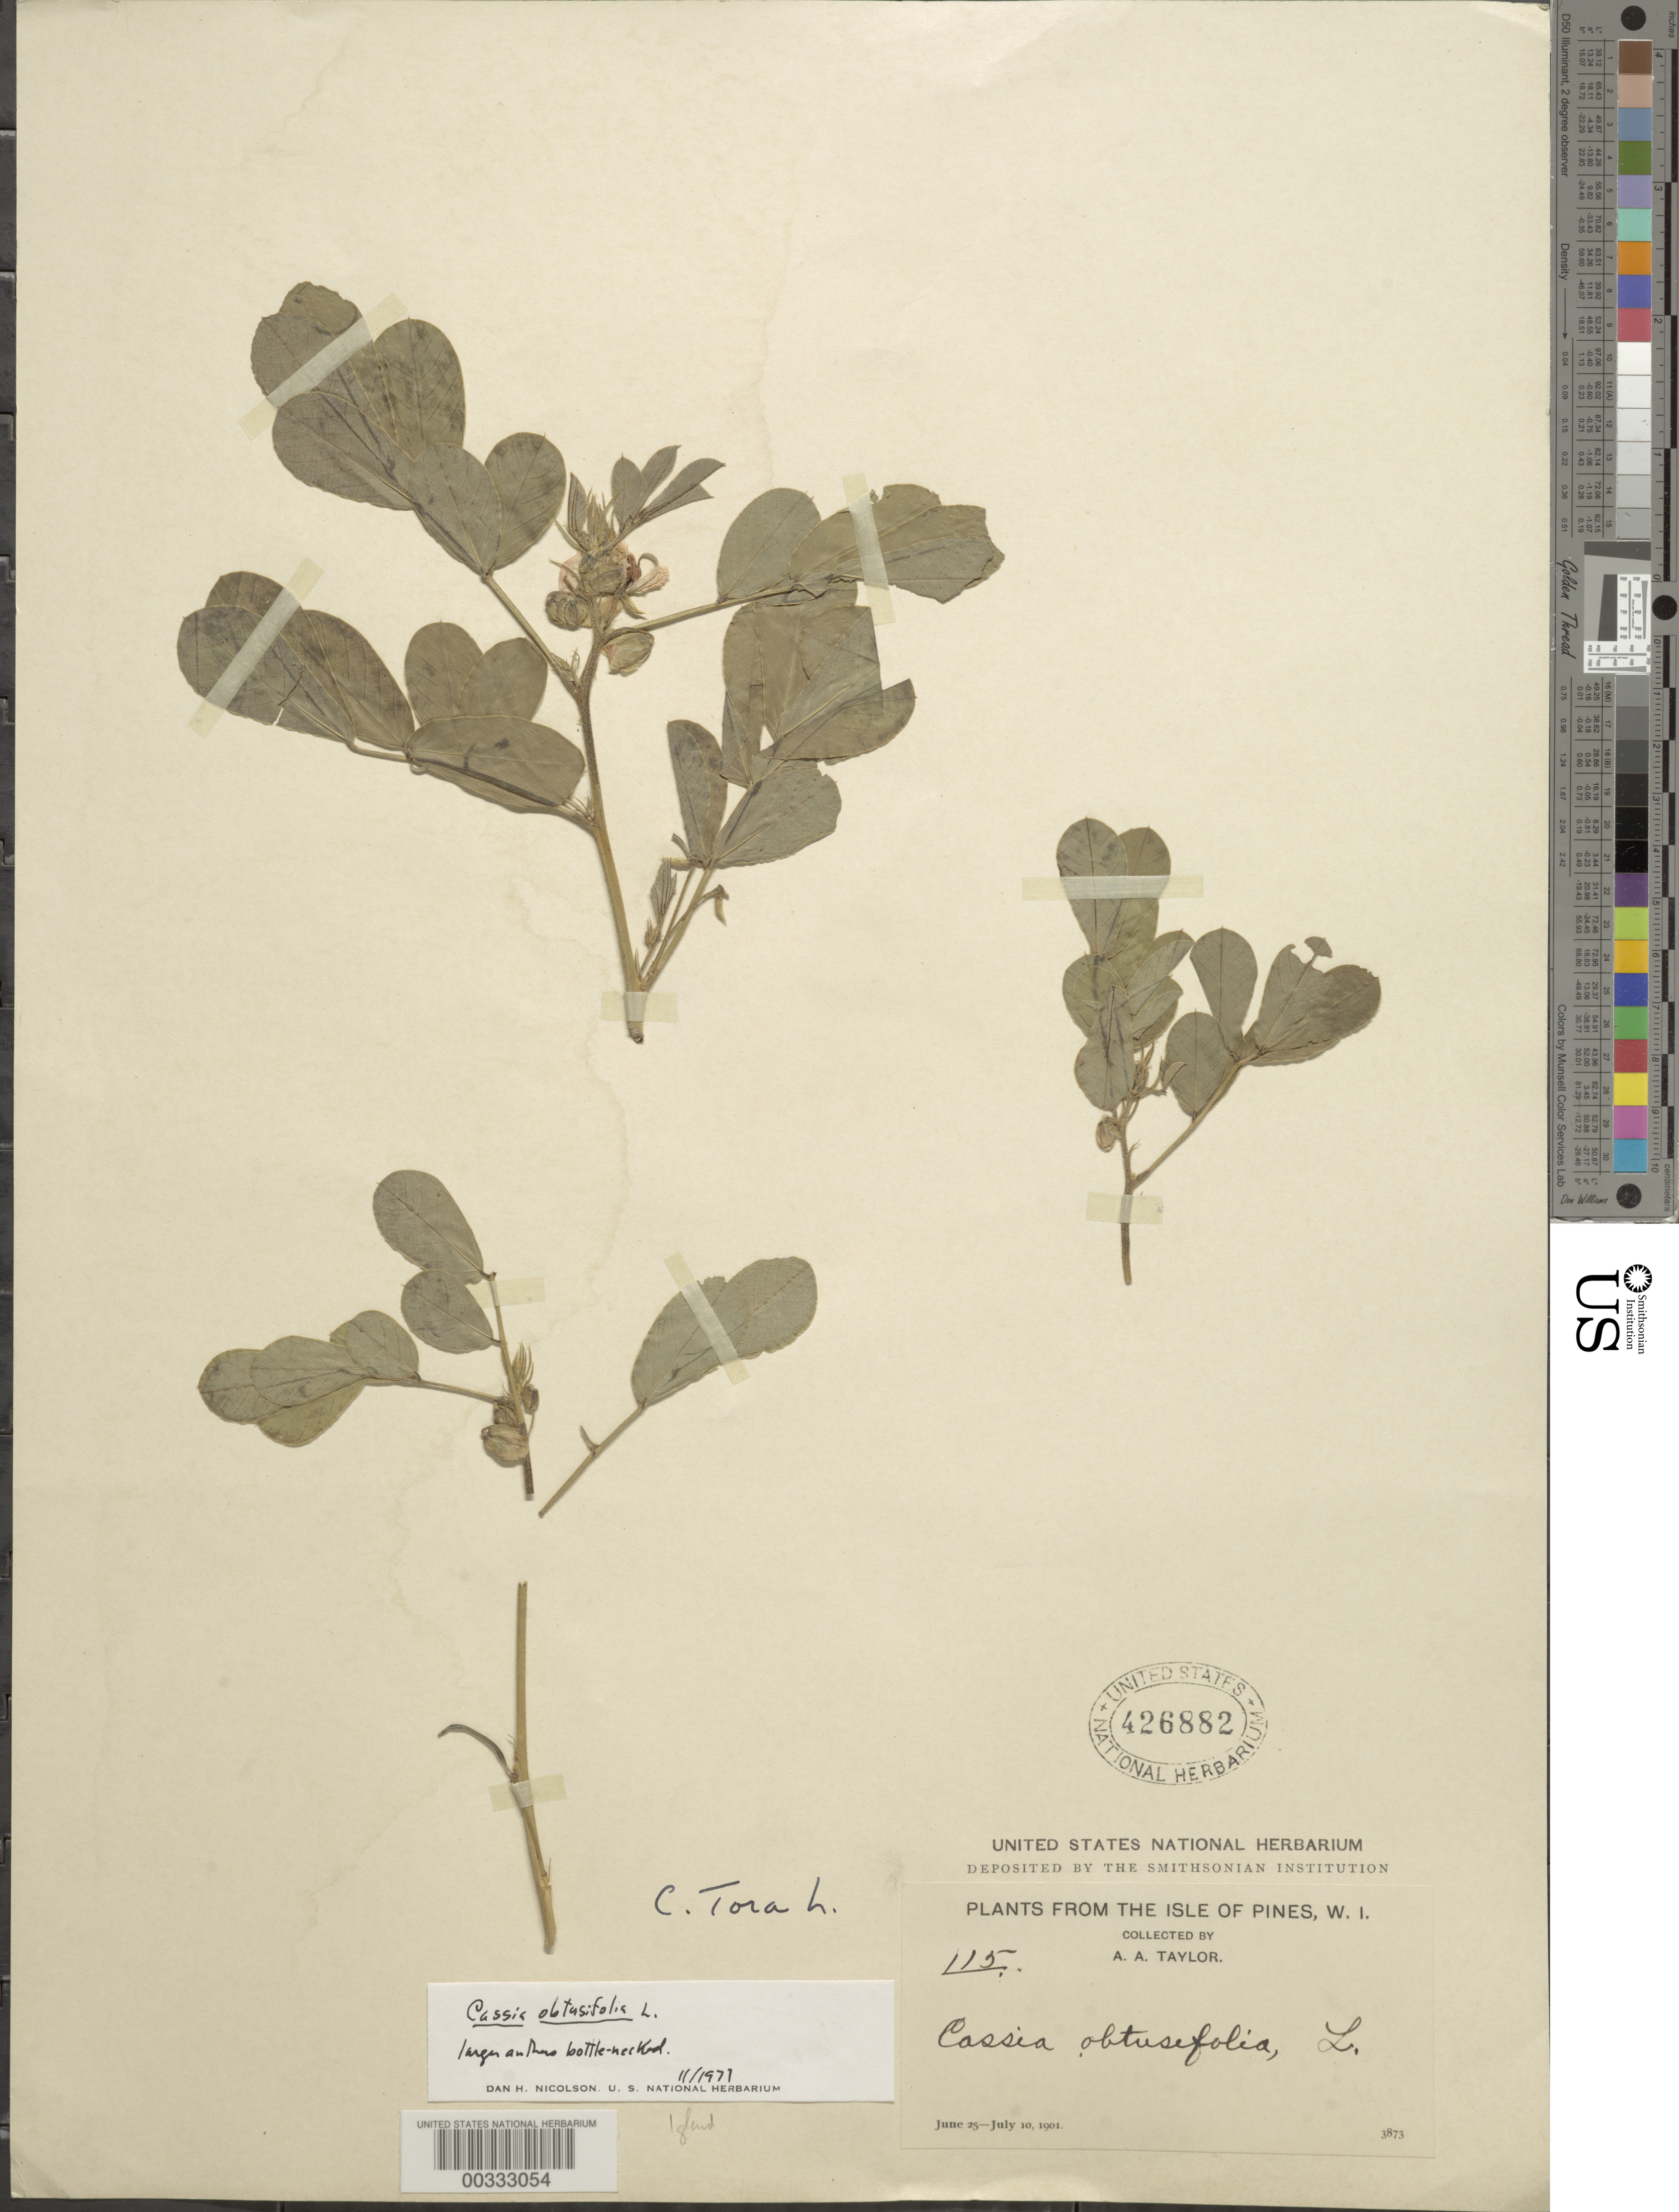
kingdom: Plantae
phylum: Tracheophyta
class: Magnoliopsida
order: Fabales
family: Fabaceae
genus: Senna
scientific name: Senna obtusifolia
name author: (L.) H.S. Irwin & Barneby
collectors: A. A. Taylor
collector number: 115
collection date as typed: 25 Jun 1901 to 10 Jul 1901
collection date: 1901-06-25/1901-07-10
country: Cuba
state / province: Isla de La Juventud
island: Isla de La Juventud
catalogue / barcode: US 426882